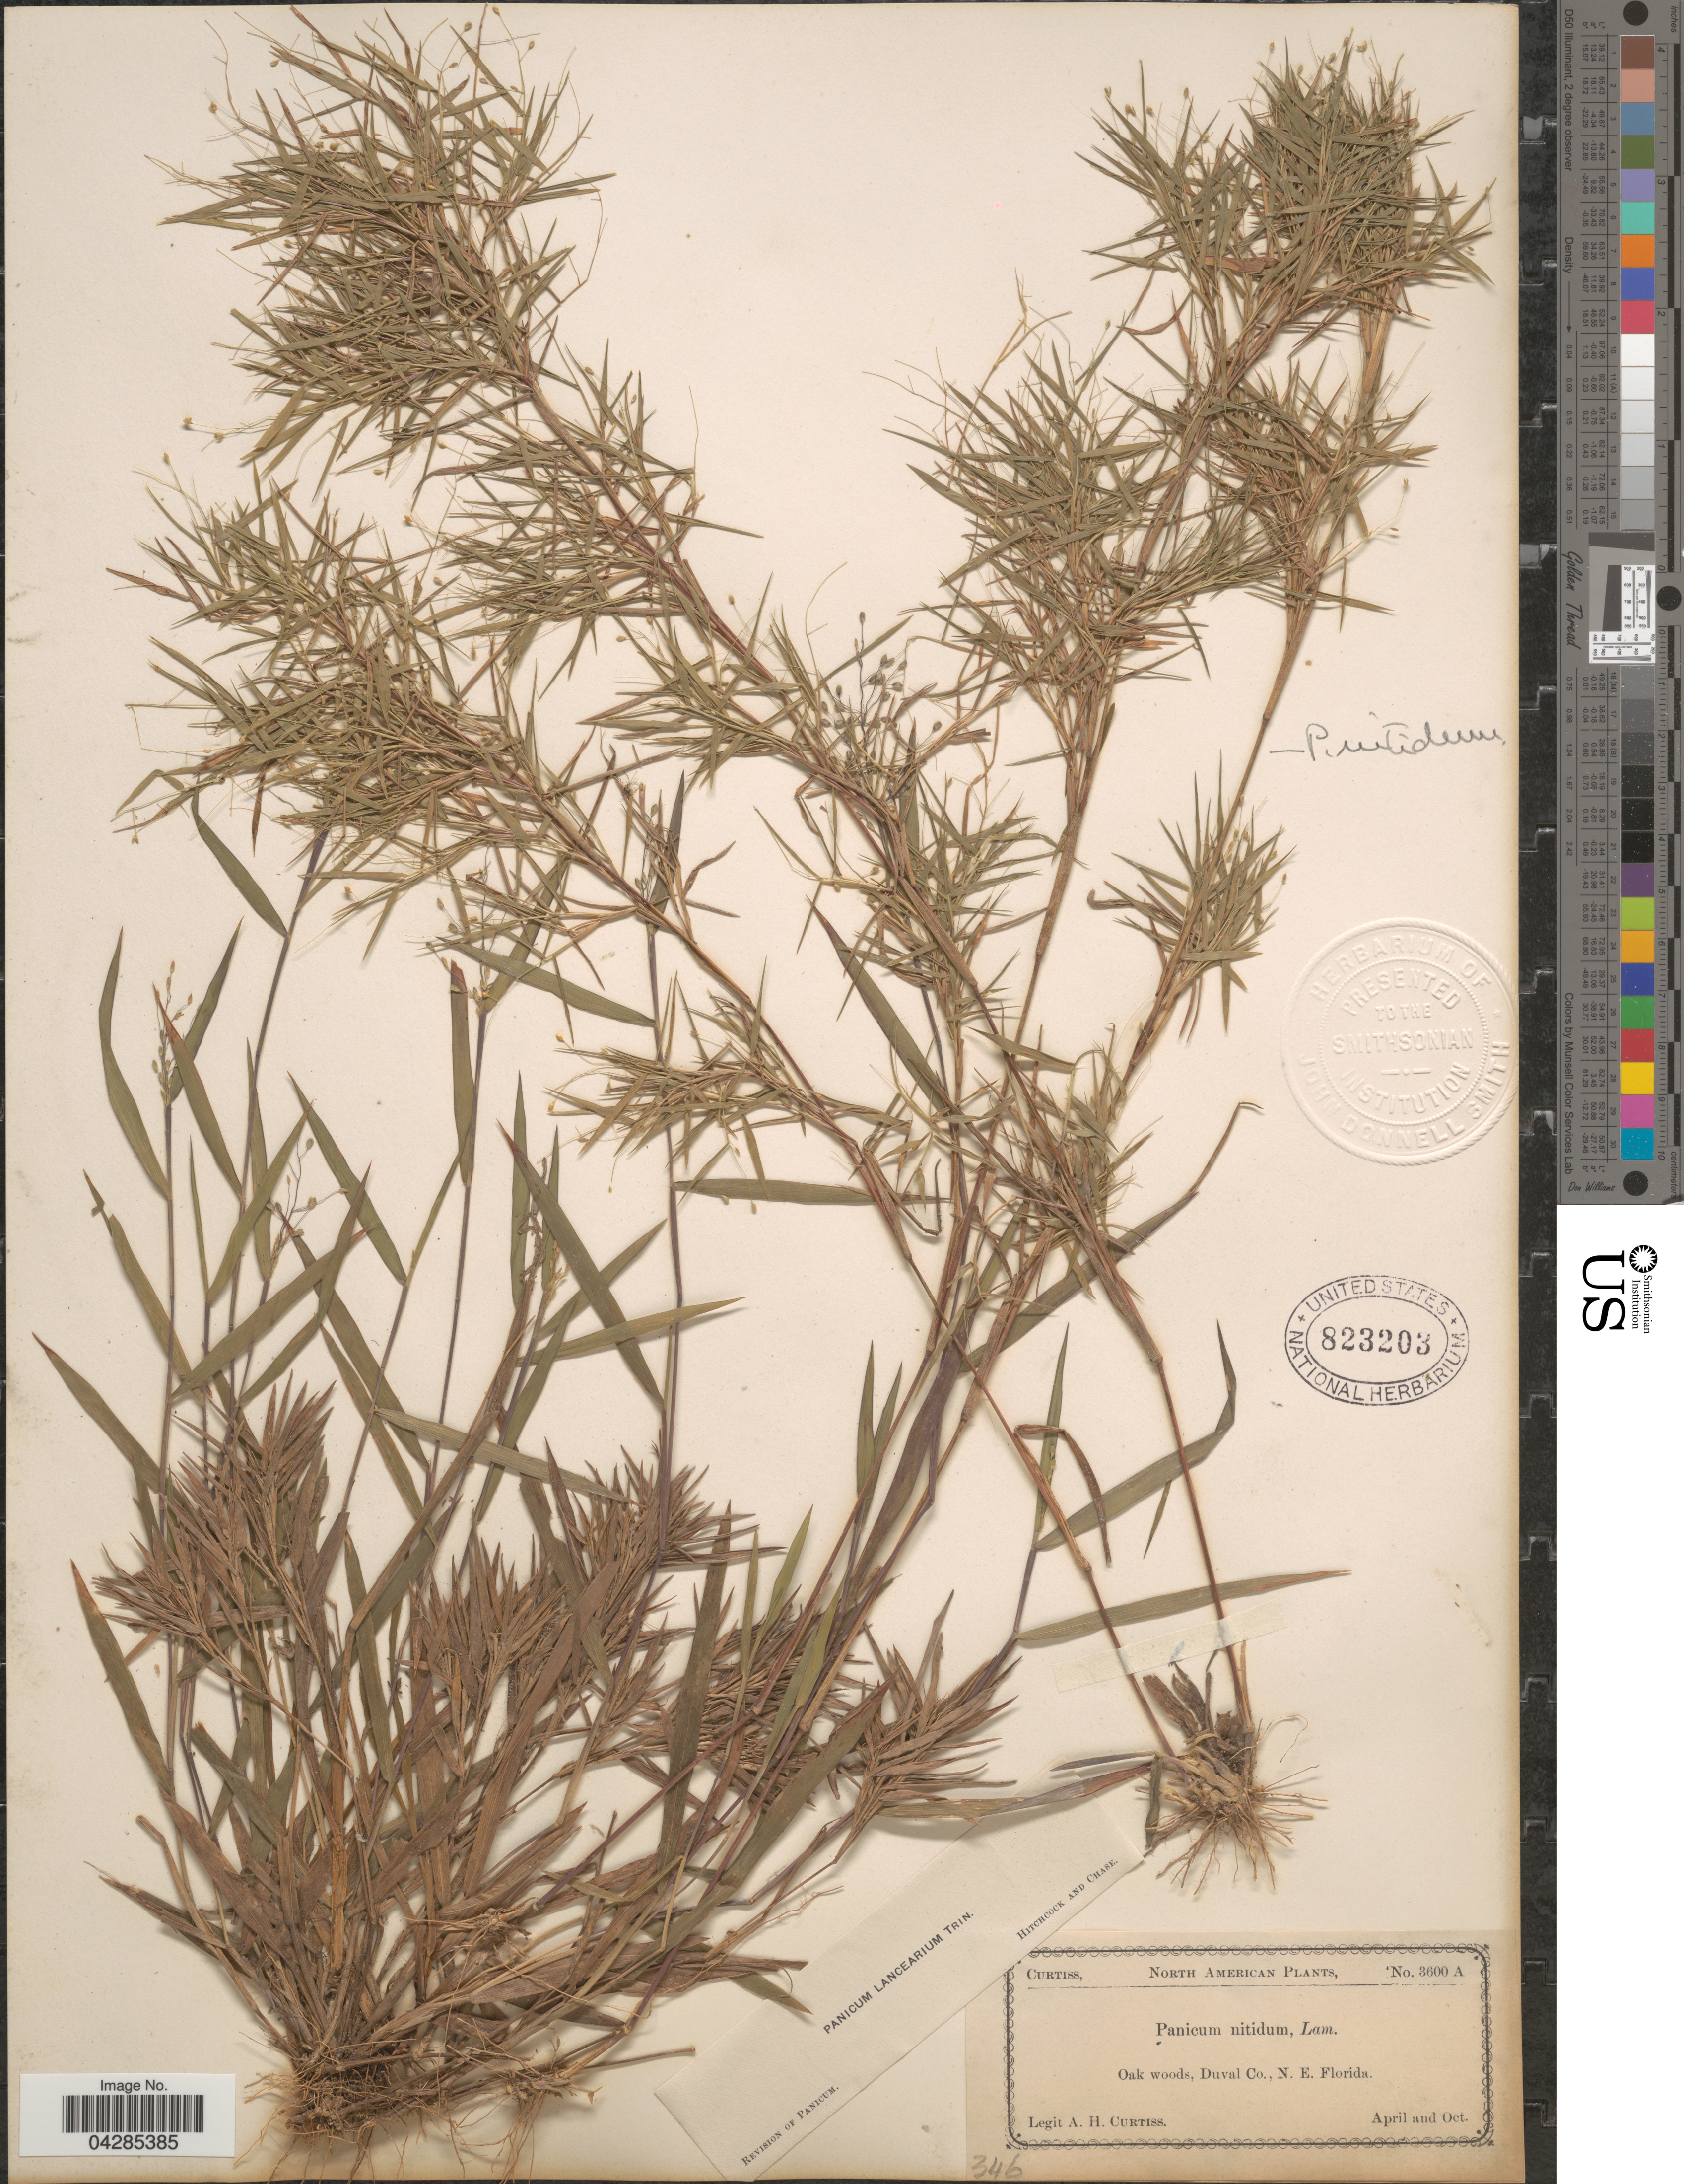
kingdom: Plantae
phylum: Tracheophyta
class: Liliopsida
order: Poales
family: Poaceae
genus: Dichanthelium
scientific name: Dichanthelium portoricense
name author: (Desv. ex Ham.) B.F. Hansen & Wunderlin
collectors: A. H. Curtiss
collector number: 3600A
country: United States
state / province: Florida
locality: Oak woods, Duval Co., N. E. Florida.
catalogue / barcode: US 823203